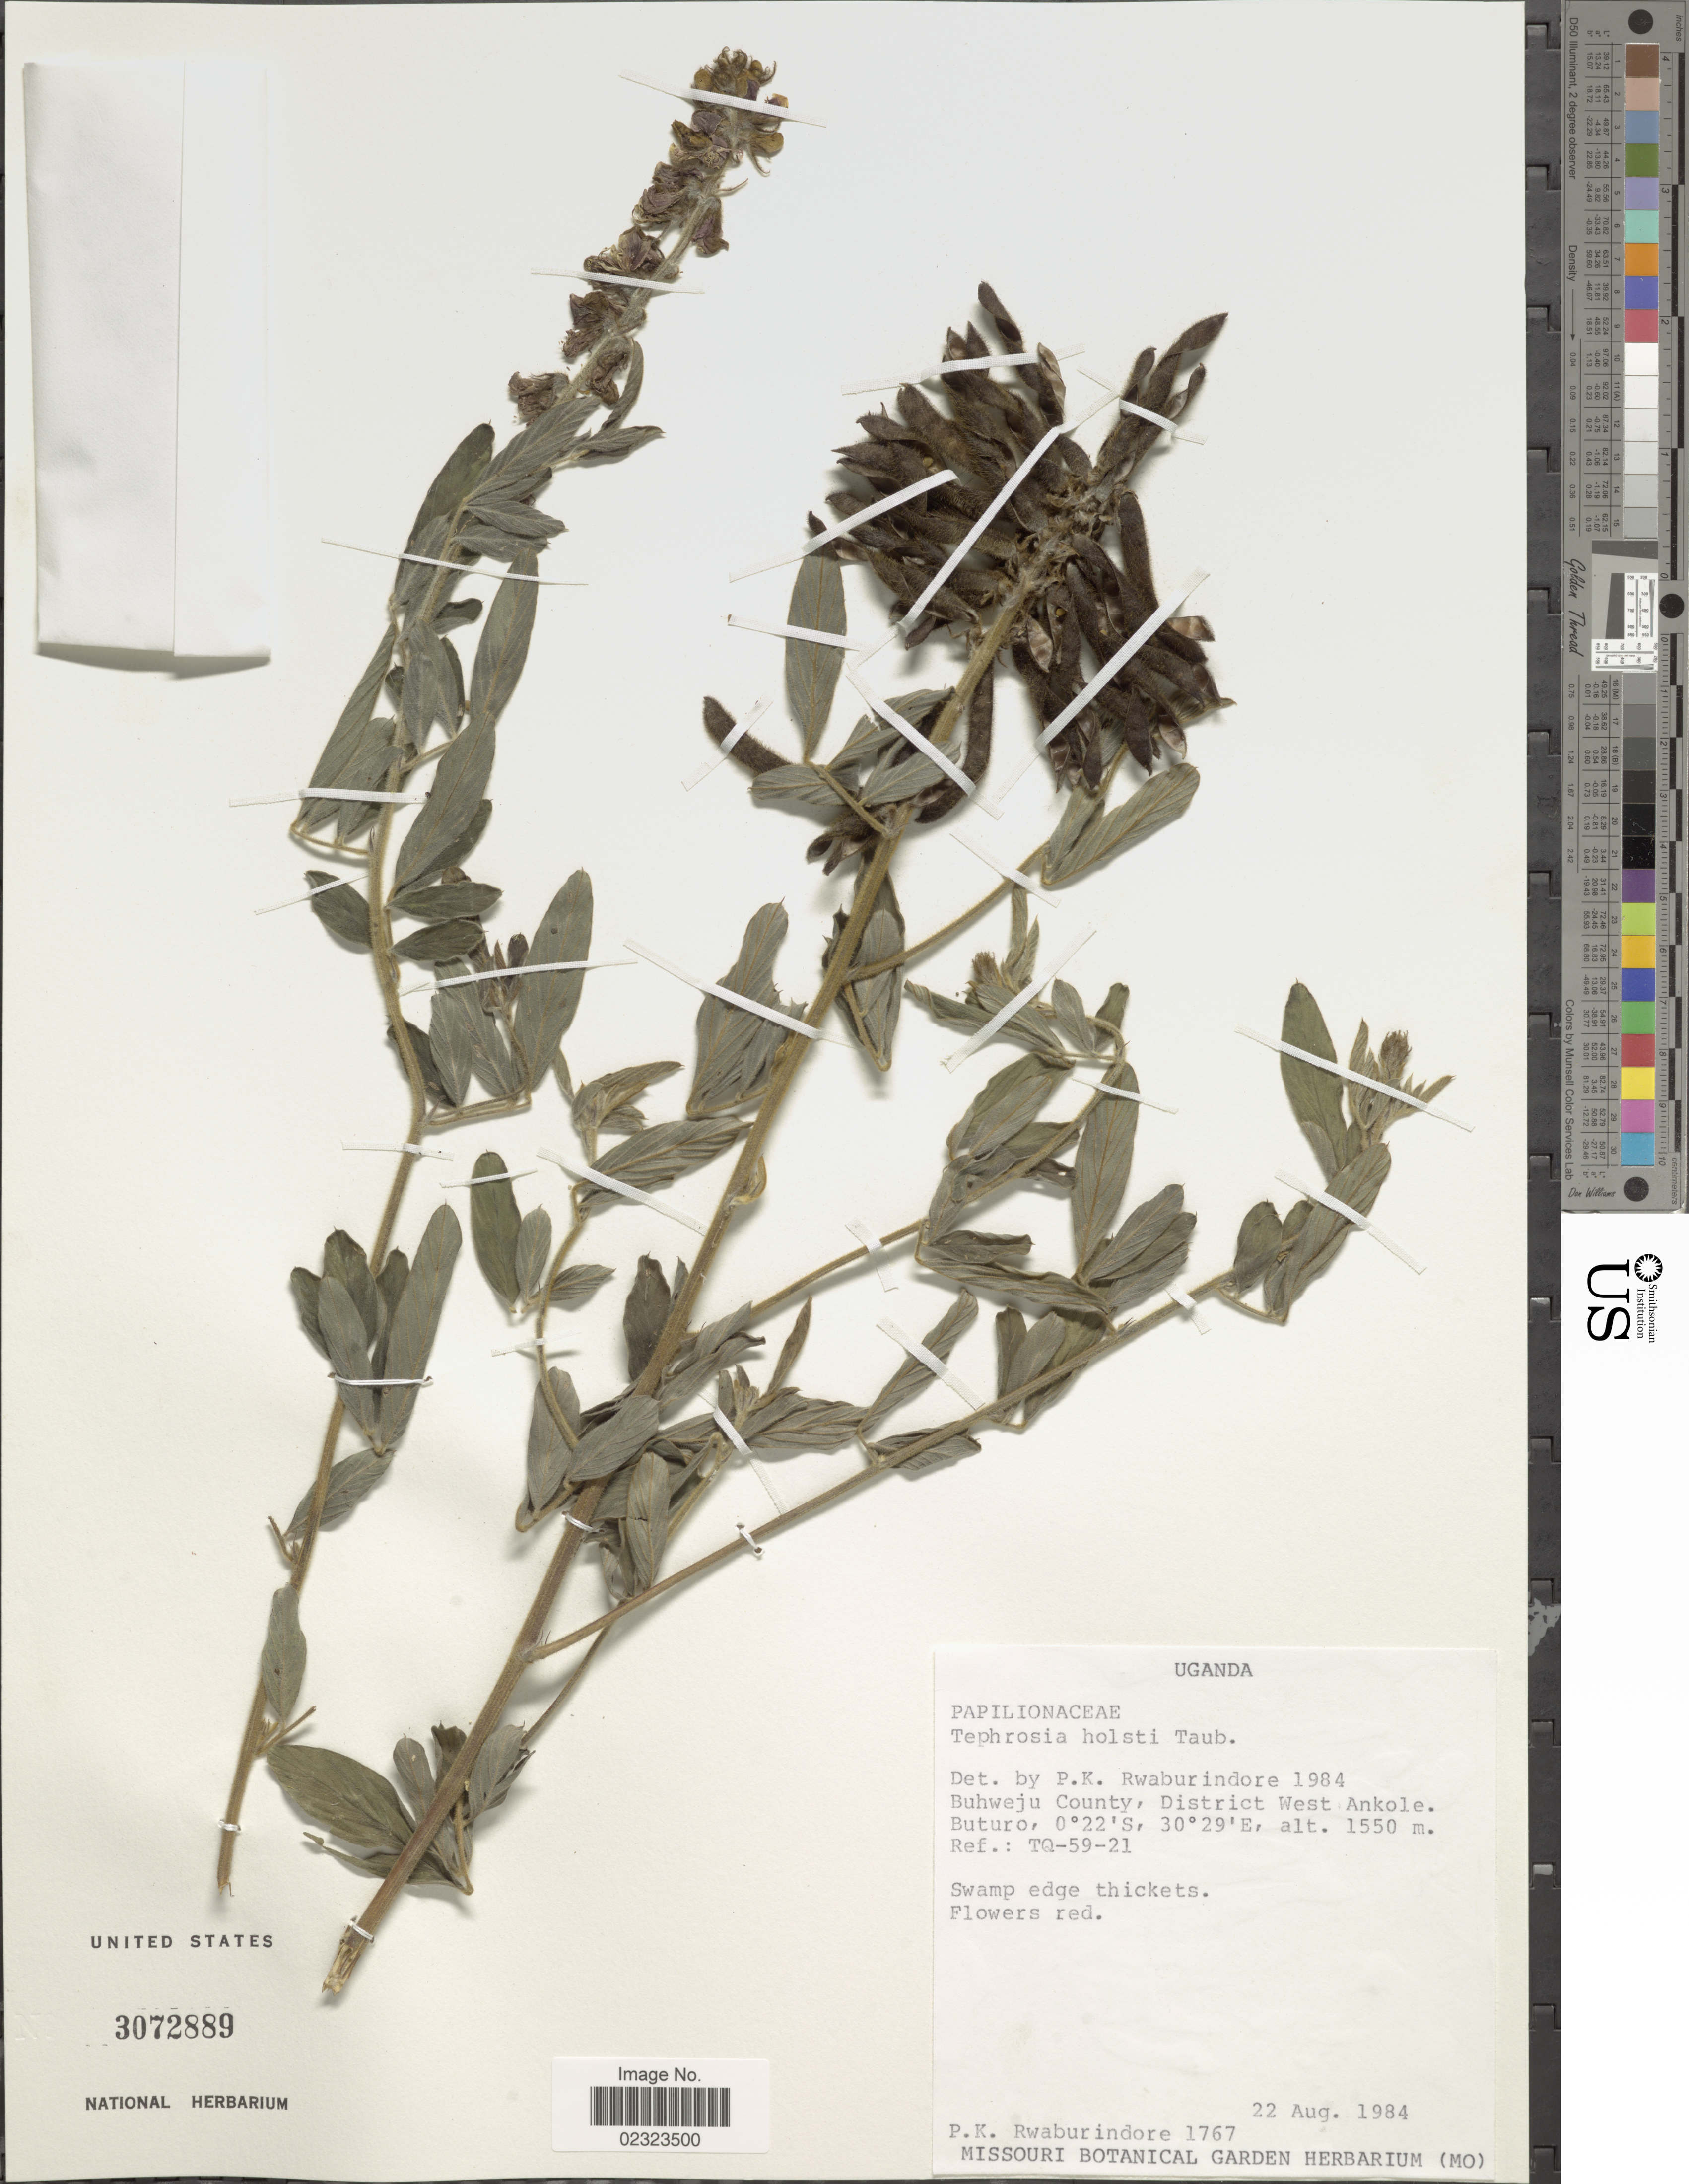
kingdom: Plantae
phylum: Tracheophyta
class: Magnoliopsida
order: Fabales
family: Fabaceae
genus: Tephrosia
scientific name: Tephrosia holstii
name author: Taub.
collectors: P. Rwaburindore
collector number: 1767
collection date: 1984-08-22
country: Uganda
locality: Buhweju County, District near West Ankole, Buturo.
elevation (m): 1550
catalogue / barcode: US 3072889